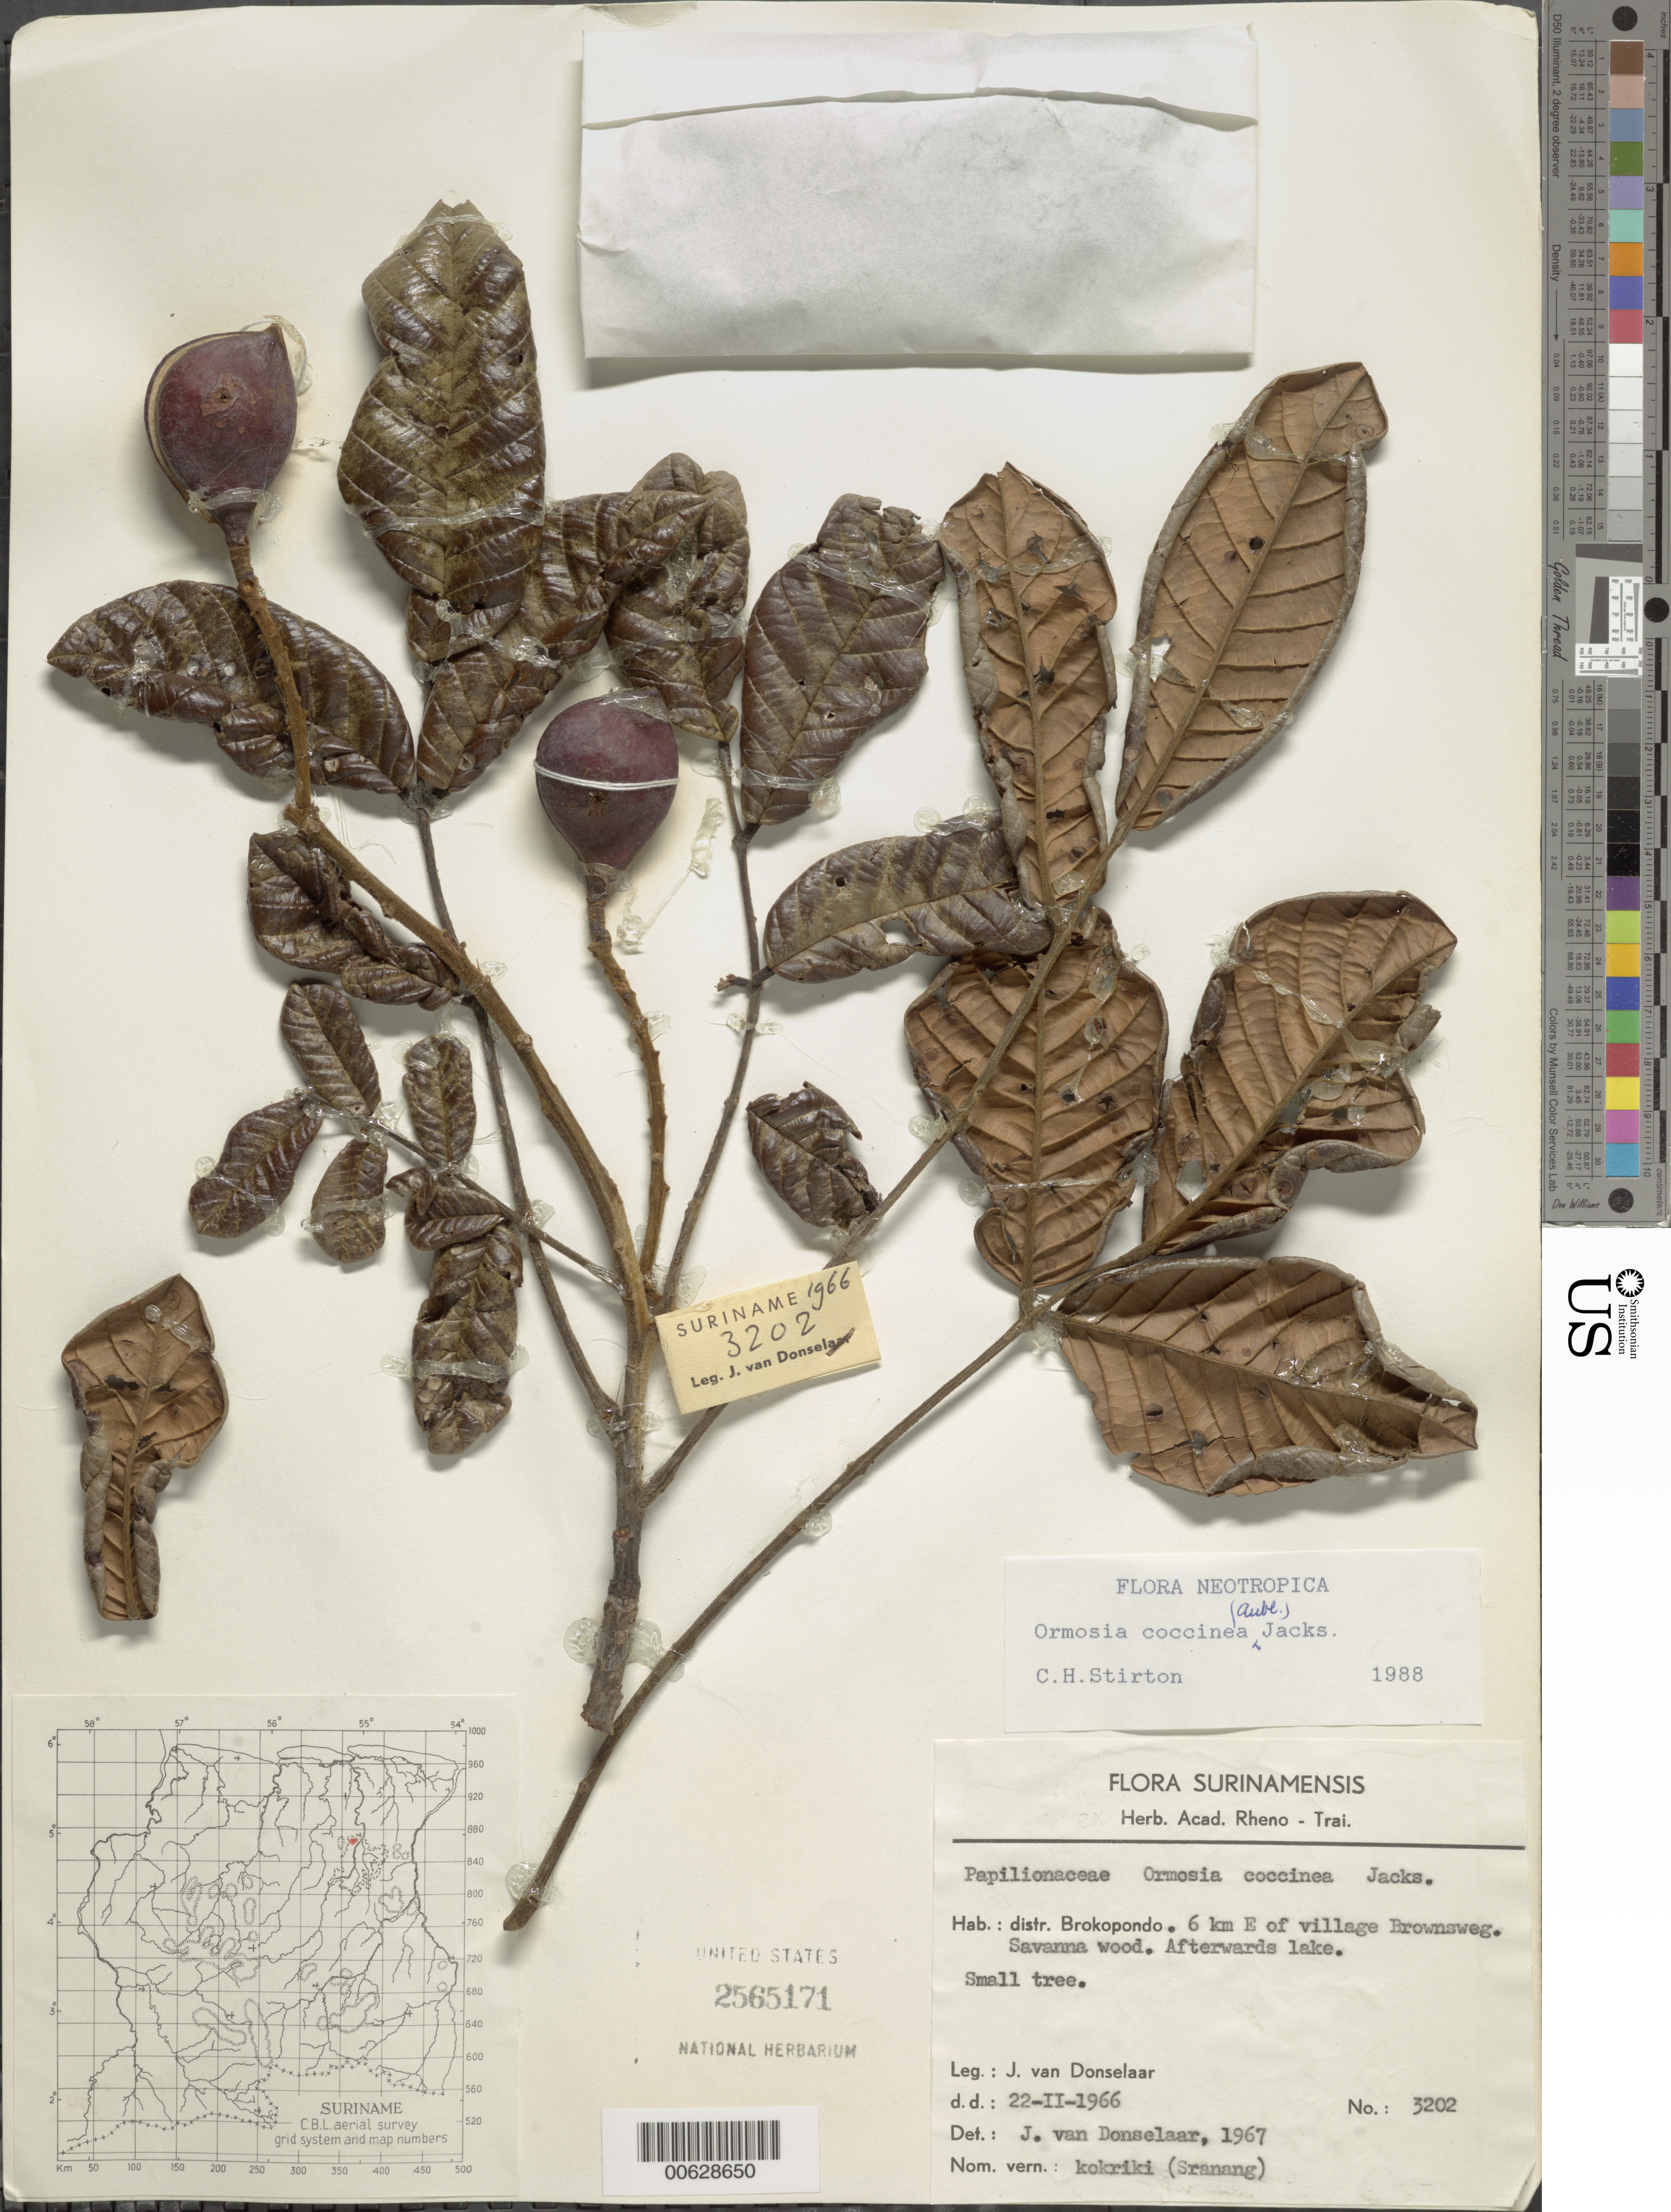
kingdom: Plantae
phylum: Tracheophyta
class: Magnoliopsida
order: Fabales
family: Fabaceae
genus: Ormosia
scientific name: Ormosia coccinea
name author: (Aubl.) Jacks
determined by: Stirton, Charles H.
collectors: J. Donselaar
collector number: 3202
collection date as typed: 22-Mar-66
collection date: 1966-03-22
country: Suriname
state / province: Brokopondo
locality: Brownsweg Village, 6 km E of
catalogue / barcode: US 2565171